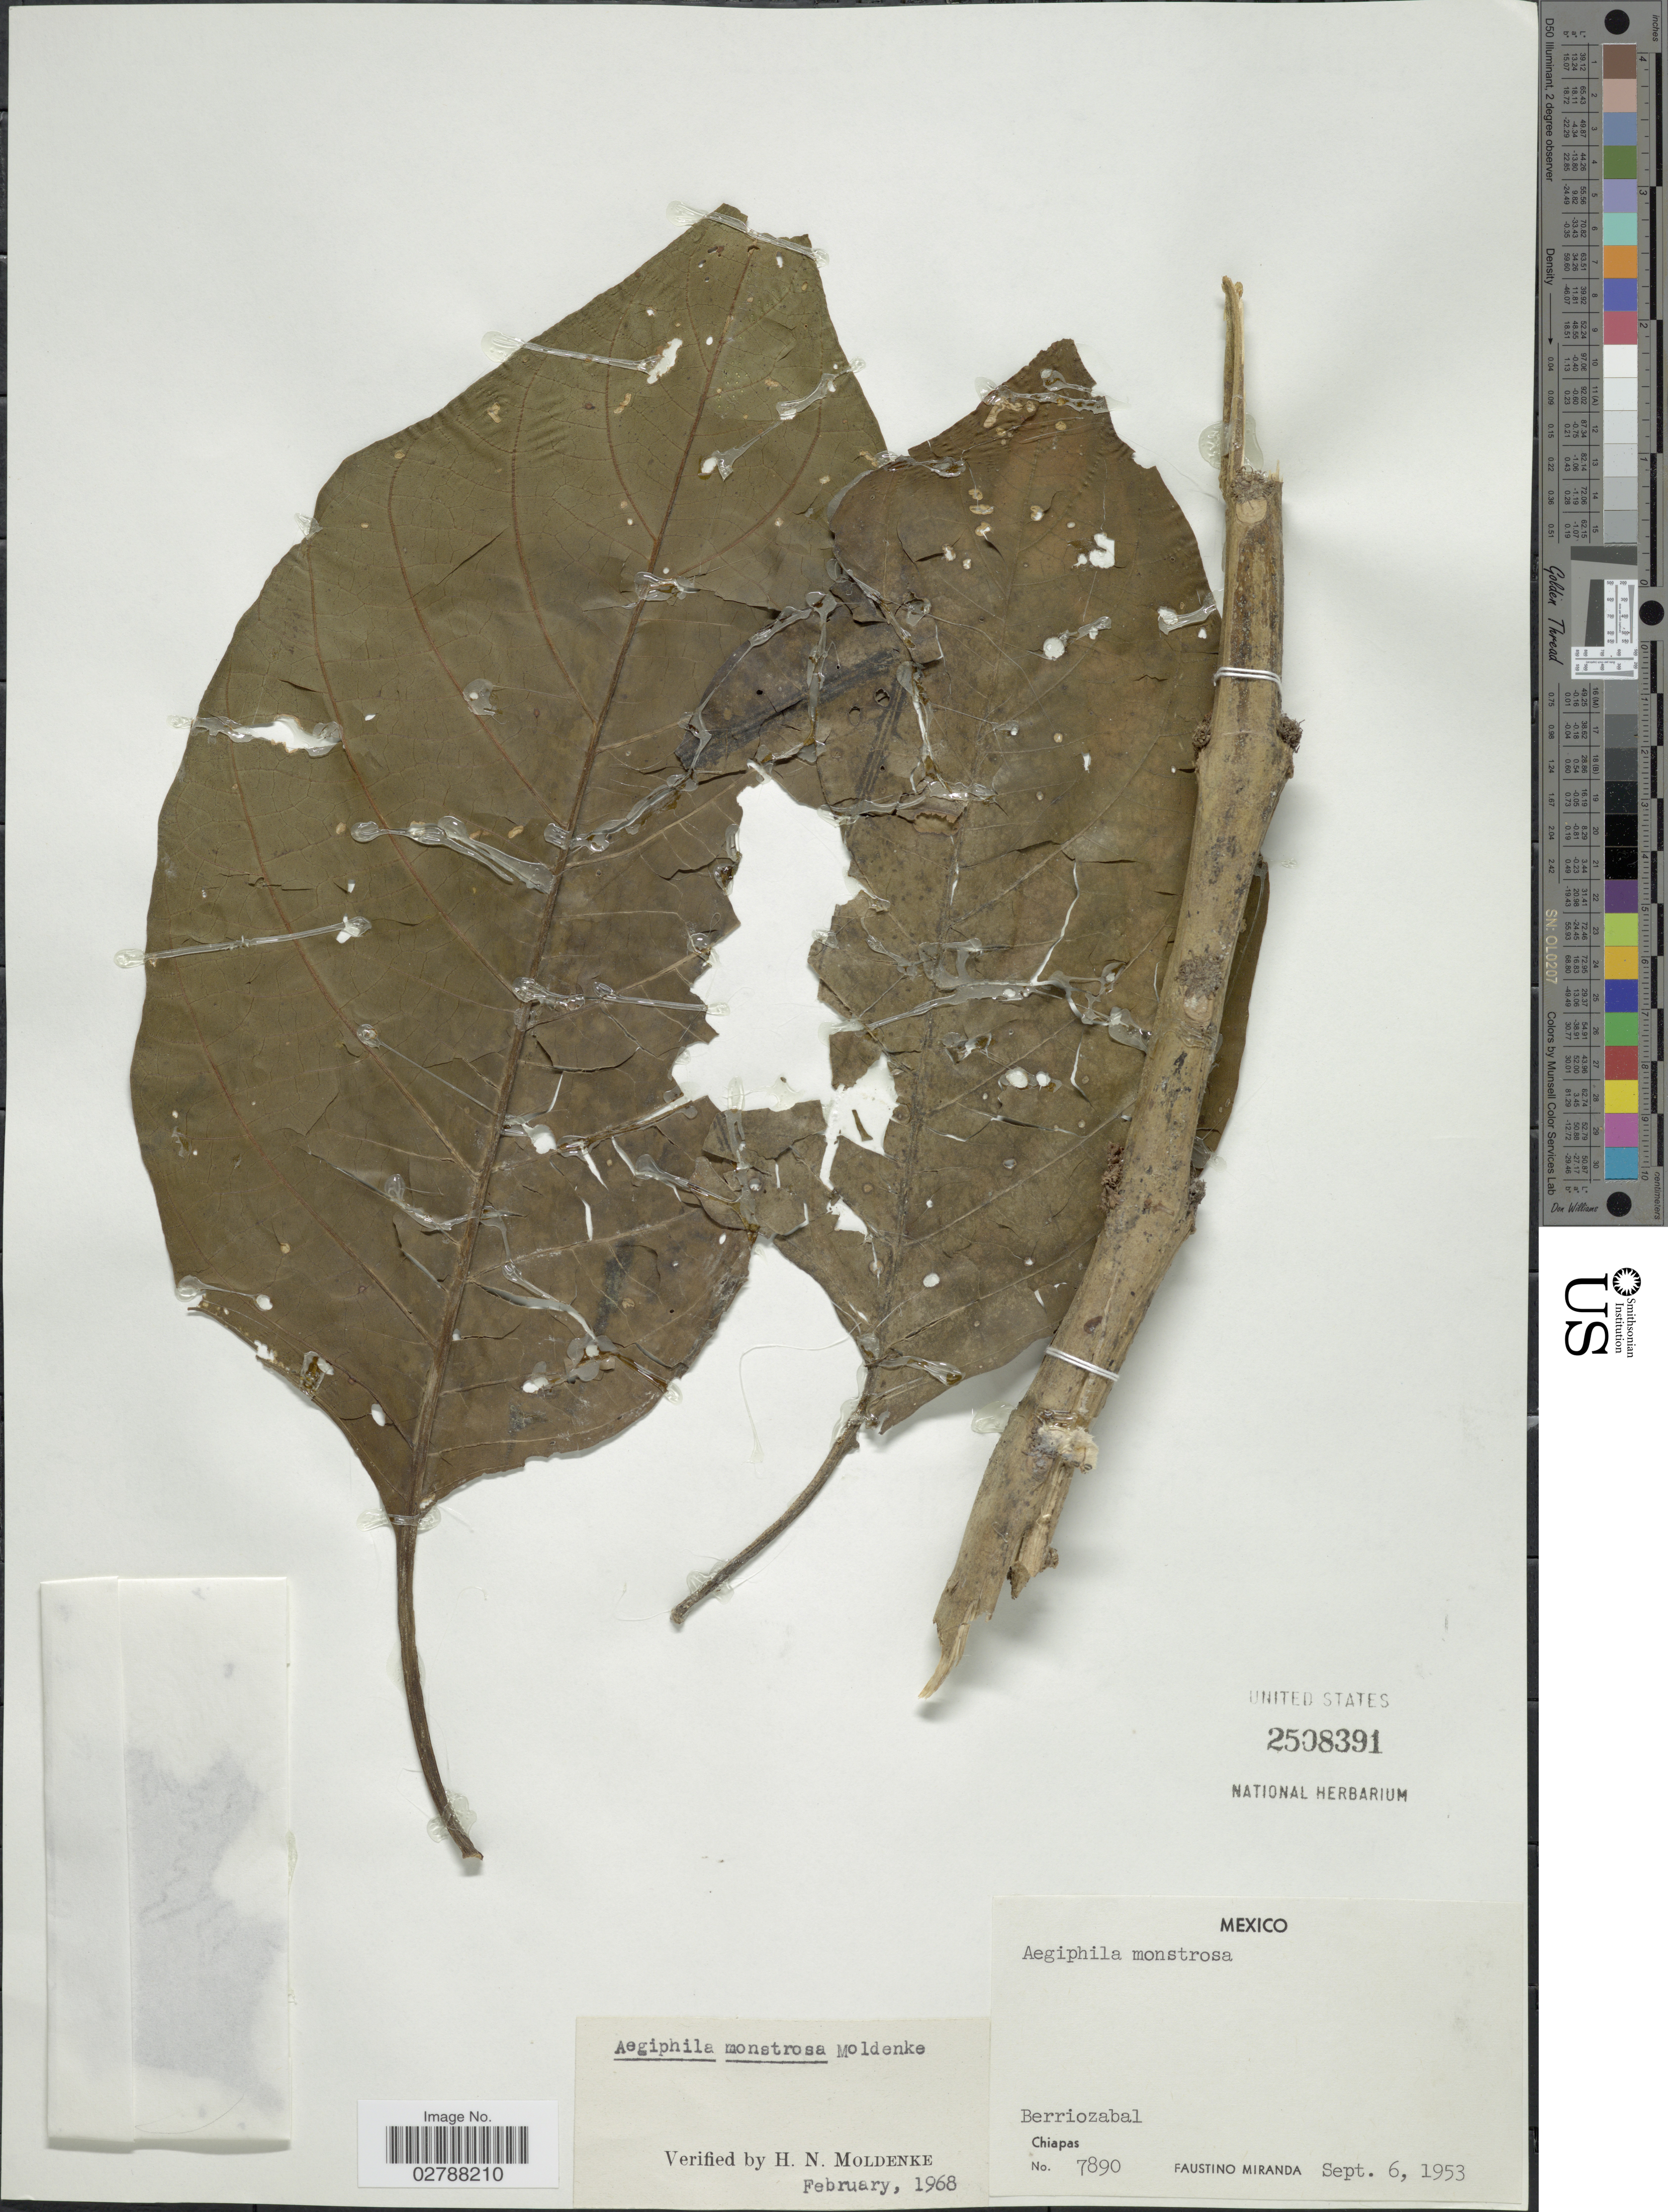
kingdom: Plantae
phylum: Tracheophyta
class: Magnoliopsida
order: Lamiales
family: Lamiaceae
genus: Aegiphila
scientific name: Aegiphila monstrosa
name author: Kunth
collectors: F. Miranda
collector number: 7890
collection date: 1953-09-06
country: Mexico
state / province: Chiapas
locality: Berriozabal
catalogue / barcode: US 2508391